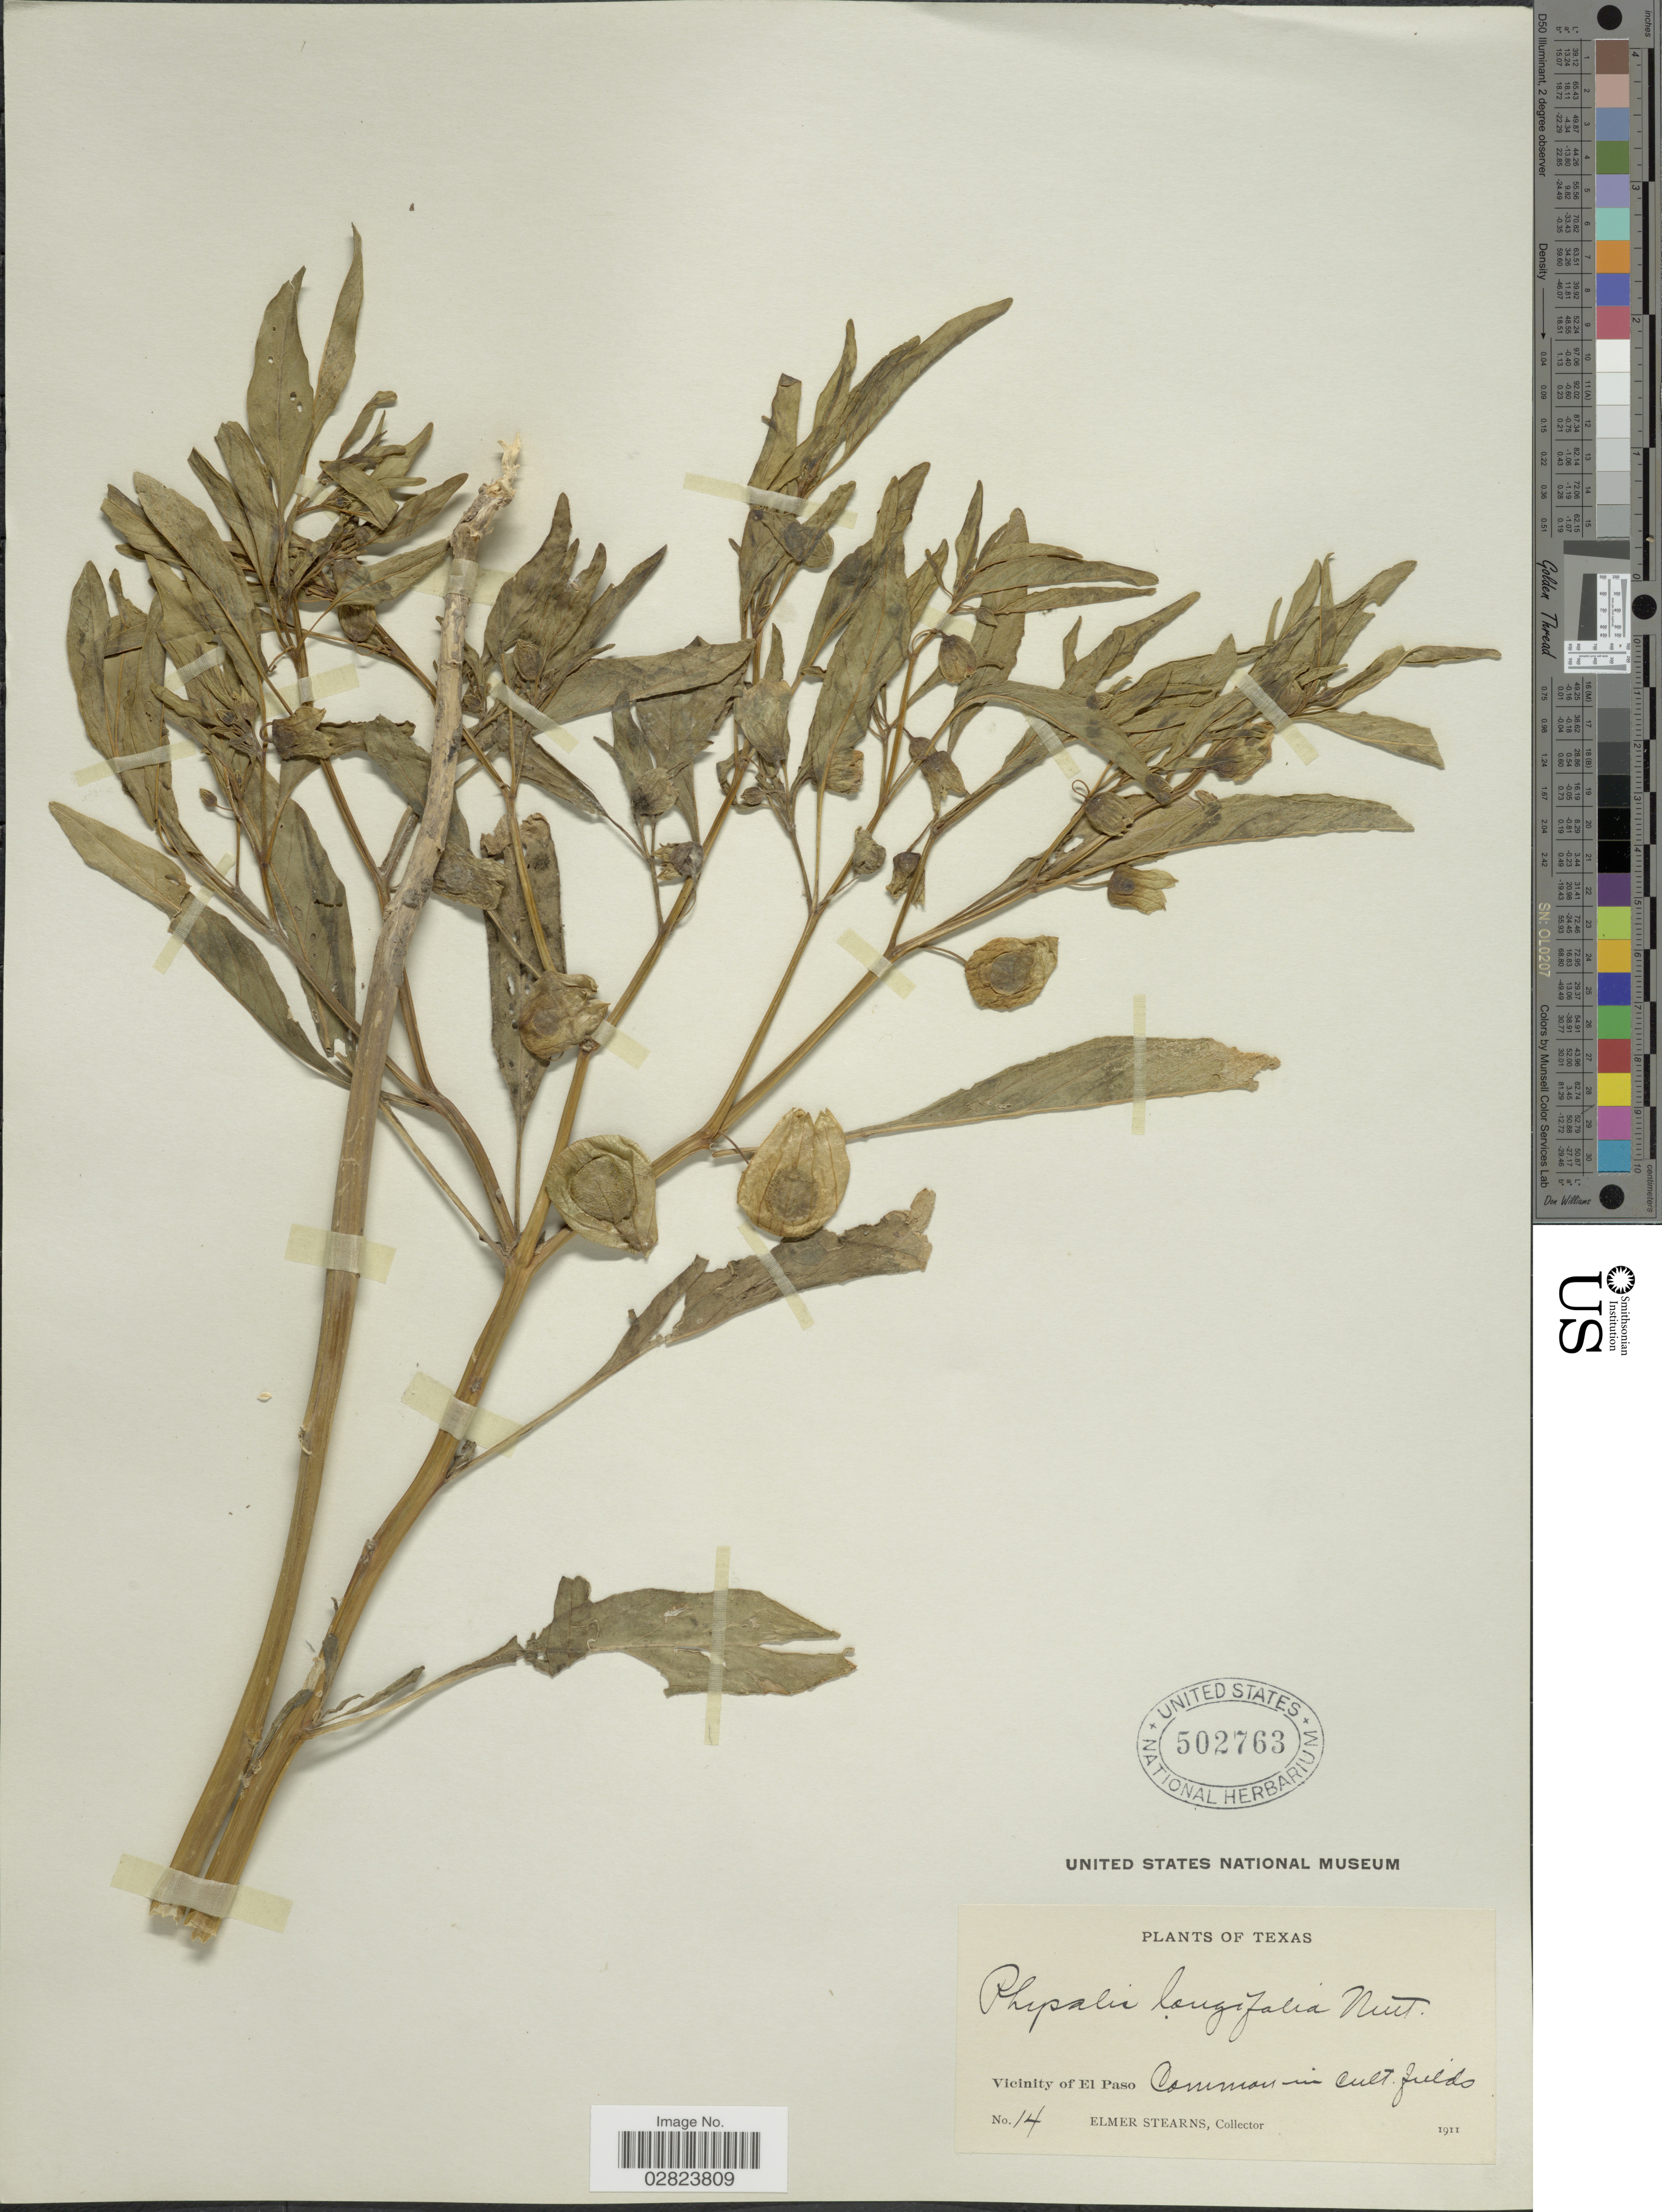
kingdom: Plantae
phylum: Tracheophyta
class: Magnoliopsida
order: Solanales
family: Solanaceae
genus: Physalis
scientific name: Physalis longifolia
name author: Nutt.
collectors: E. Stearns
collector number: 14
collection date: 1911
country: United States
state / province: Texas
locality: Vicinity of El Paso.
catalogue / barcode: US 502763